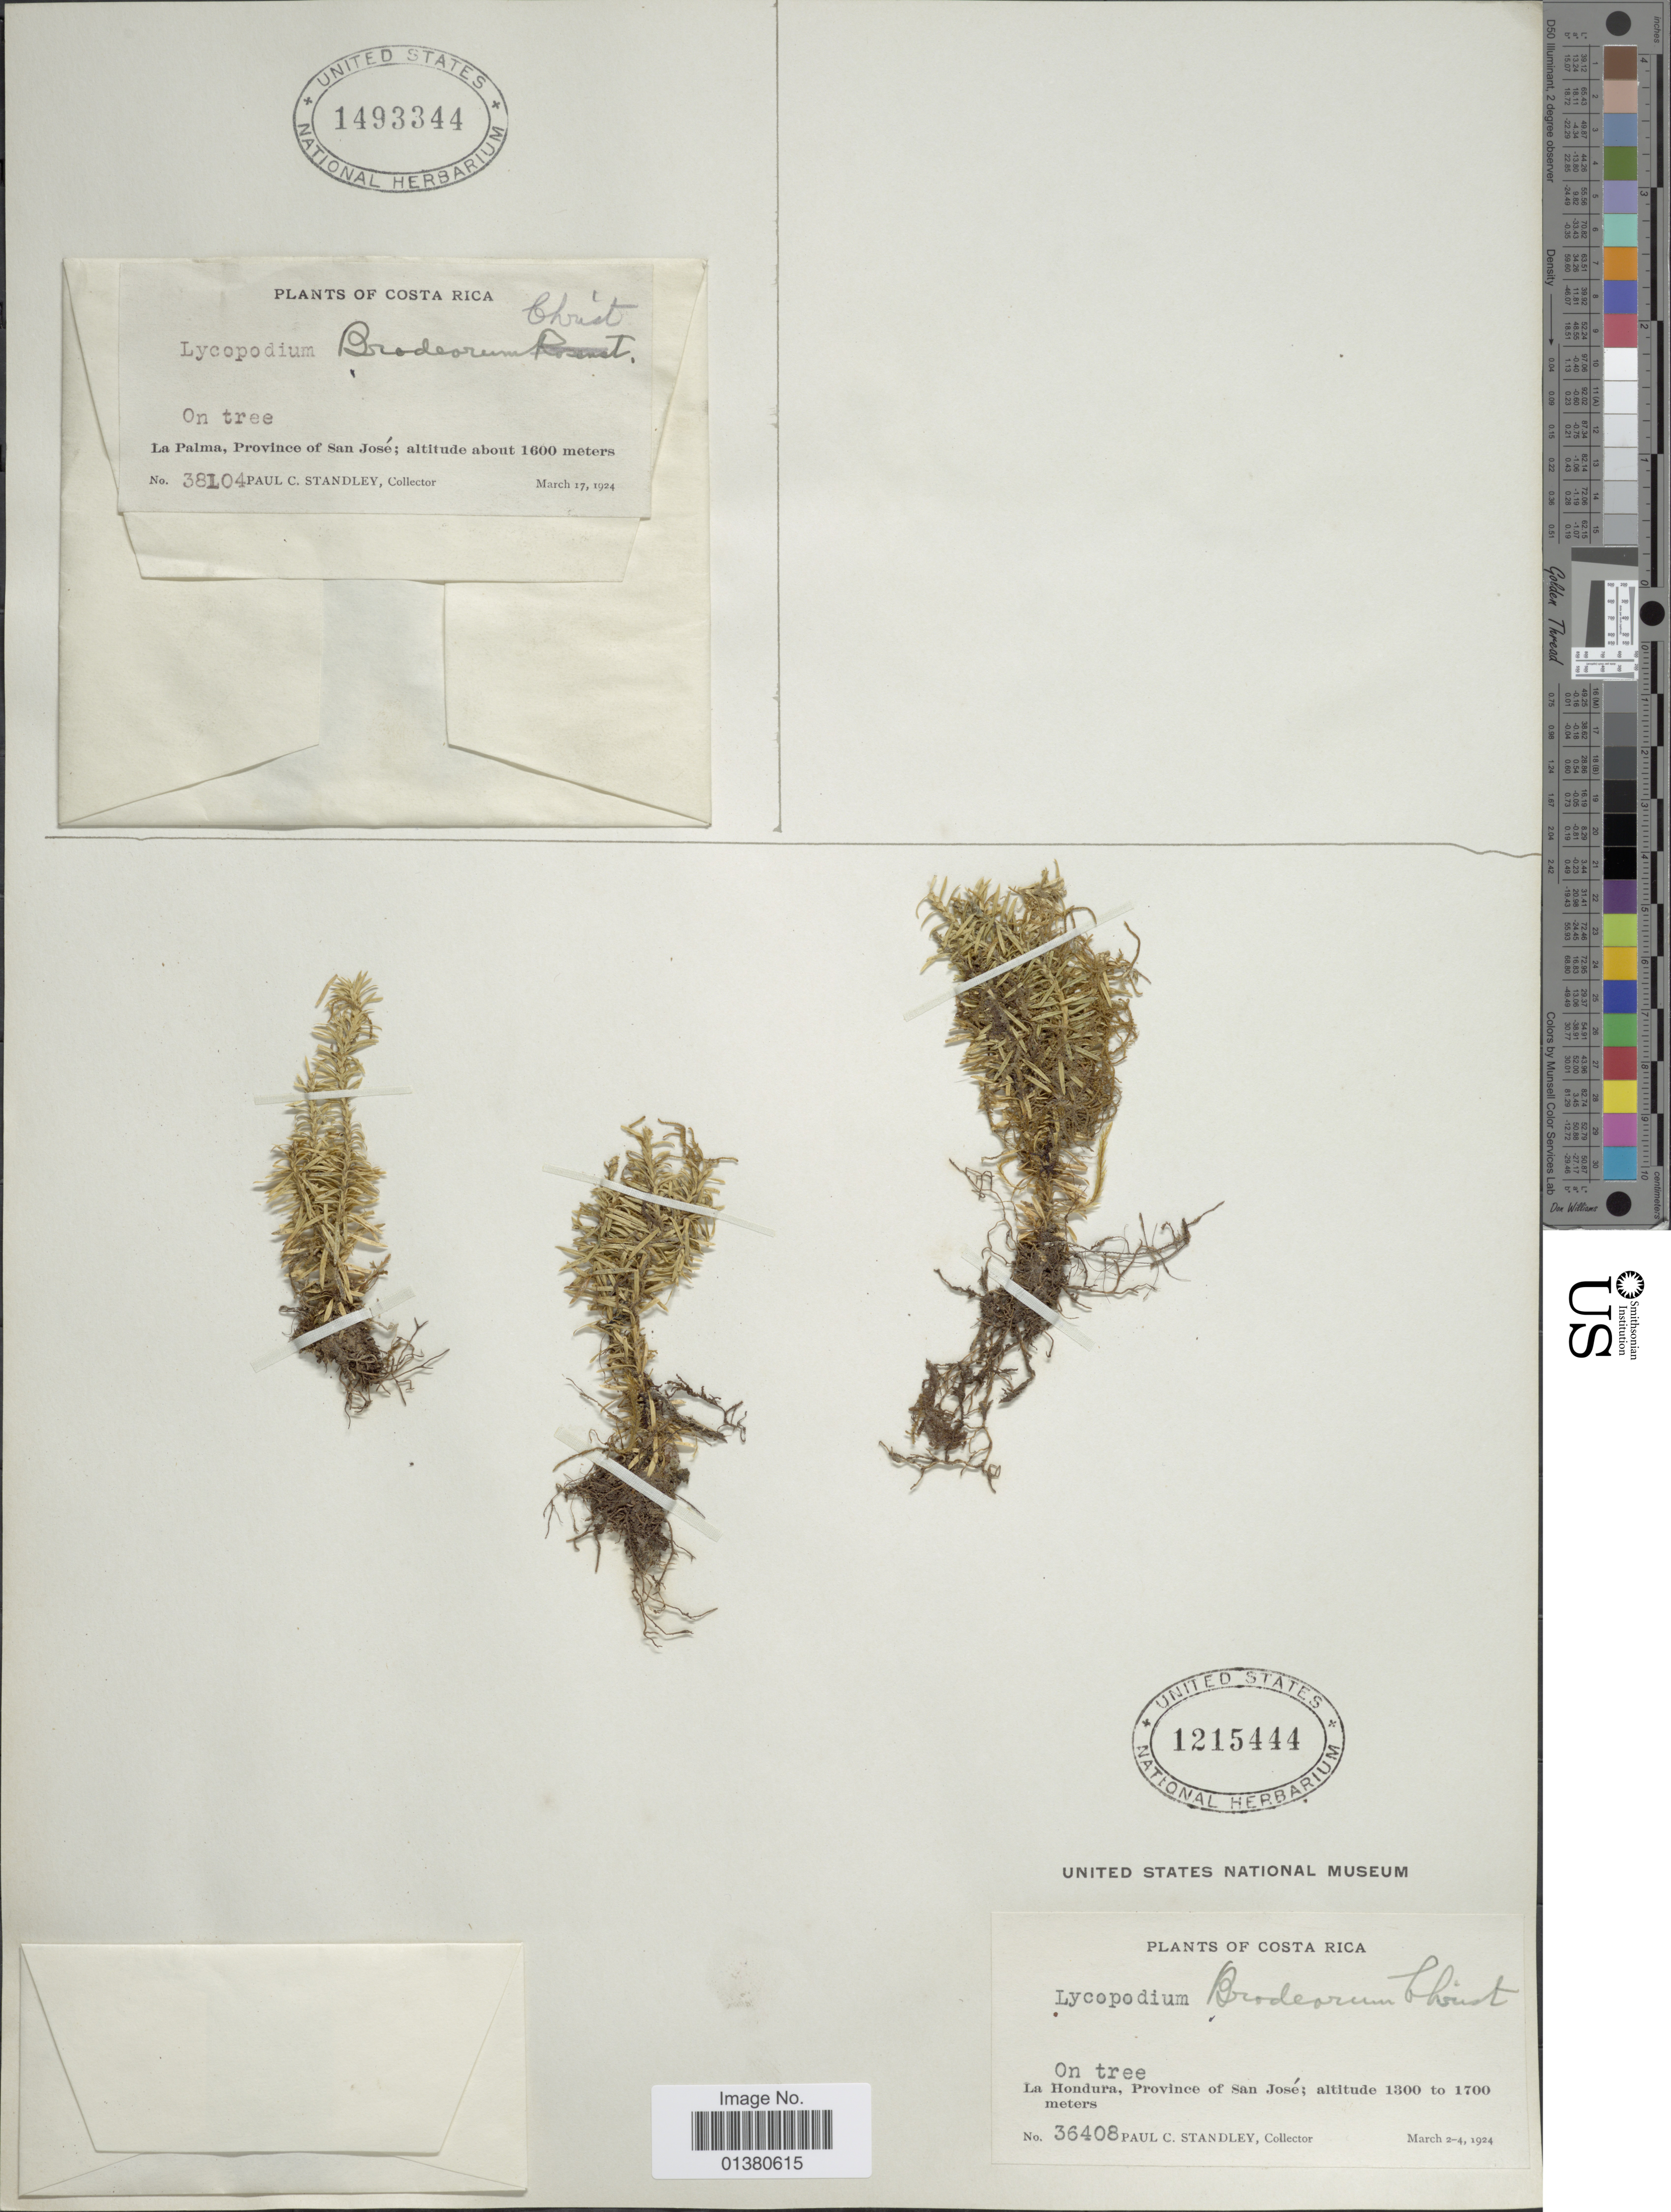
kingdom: Plantae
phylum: Tracheophyta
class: Lycopodiopsida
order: Lycopodiales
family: Lycopodiaceae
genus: Phlegmariurus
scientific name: Phlegmariurus bradeorum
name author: (Christ) B. Øllg.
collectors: P. C. Standley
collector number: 38104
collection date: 1924-03-17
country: Costa Rica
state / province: San José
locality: La Palma, Province of San José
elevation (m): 1600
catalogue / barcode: US 1493344-2